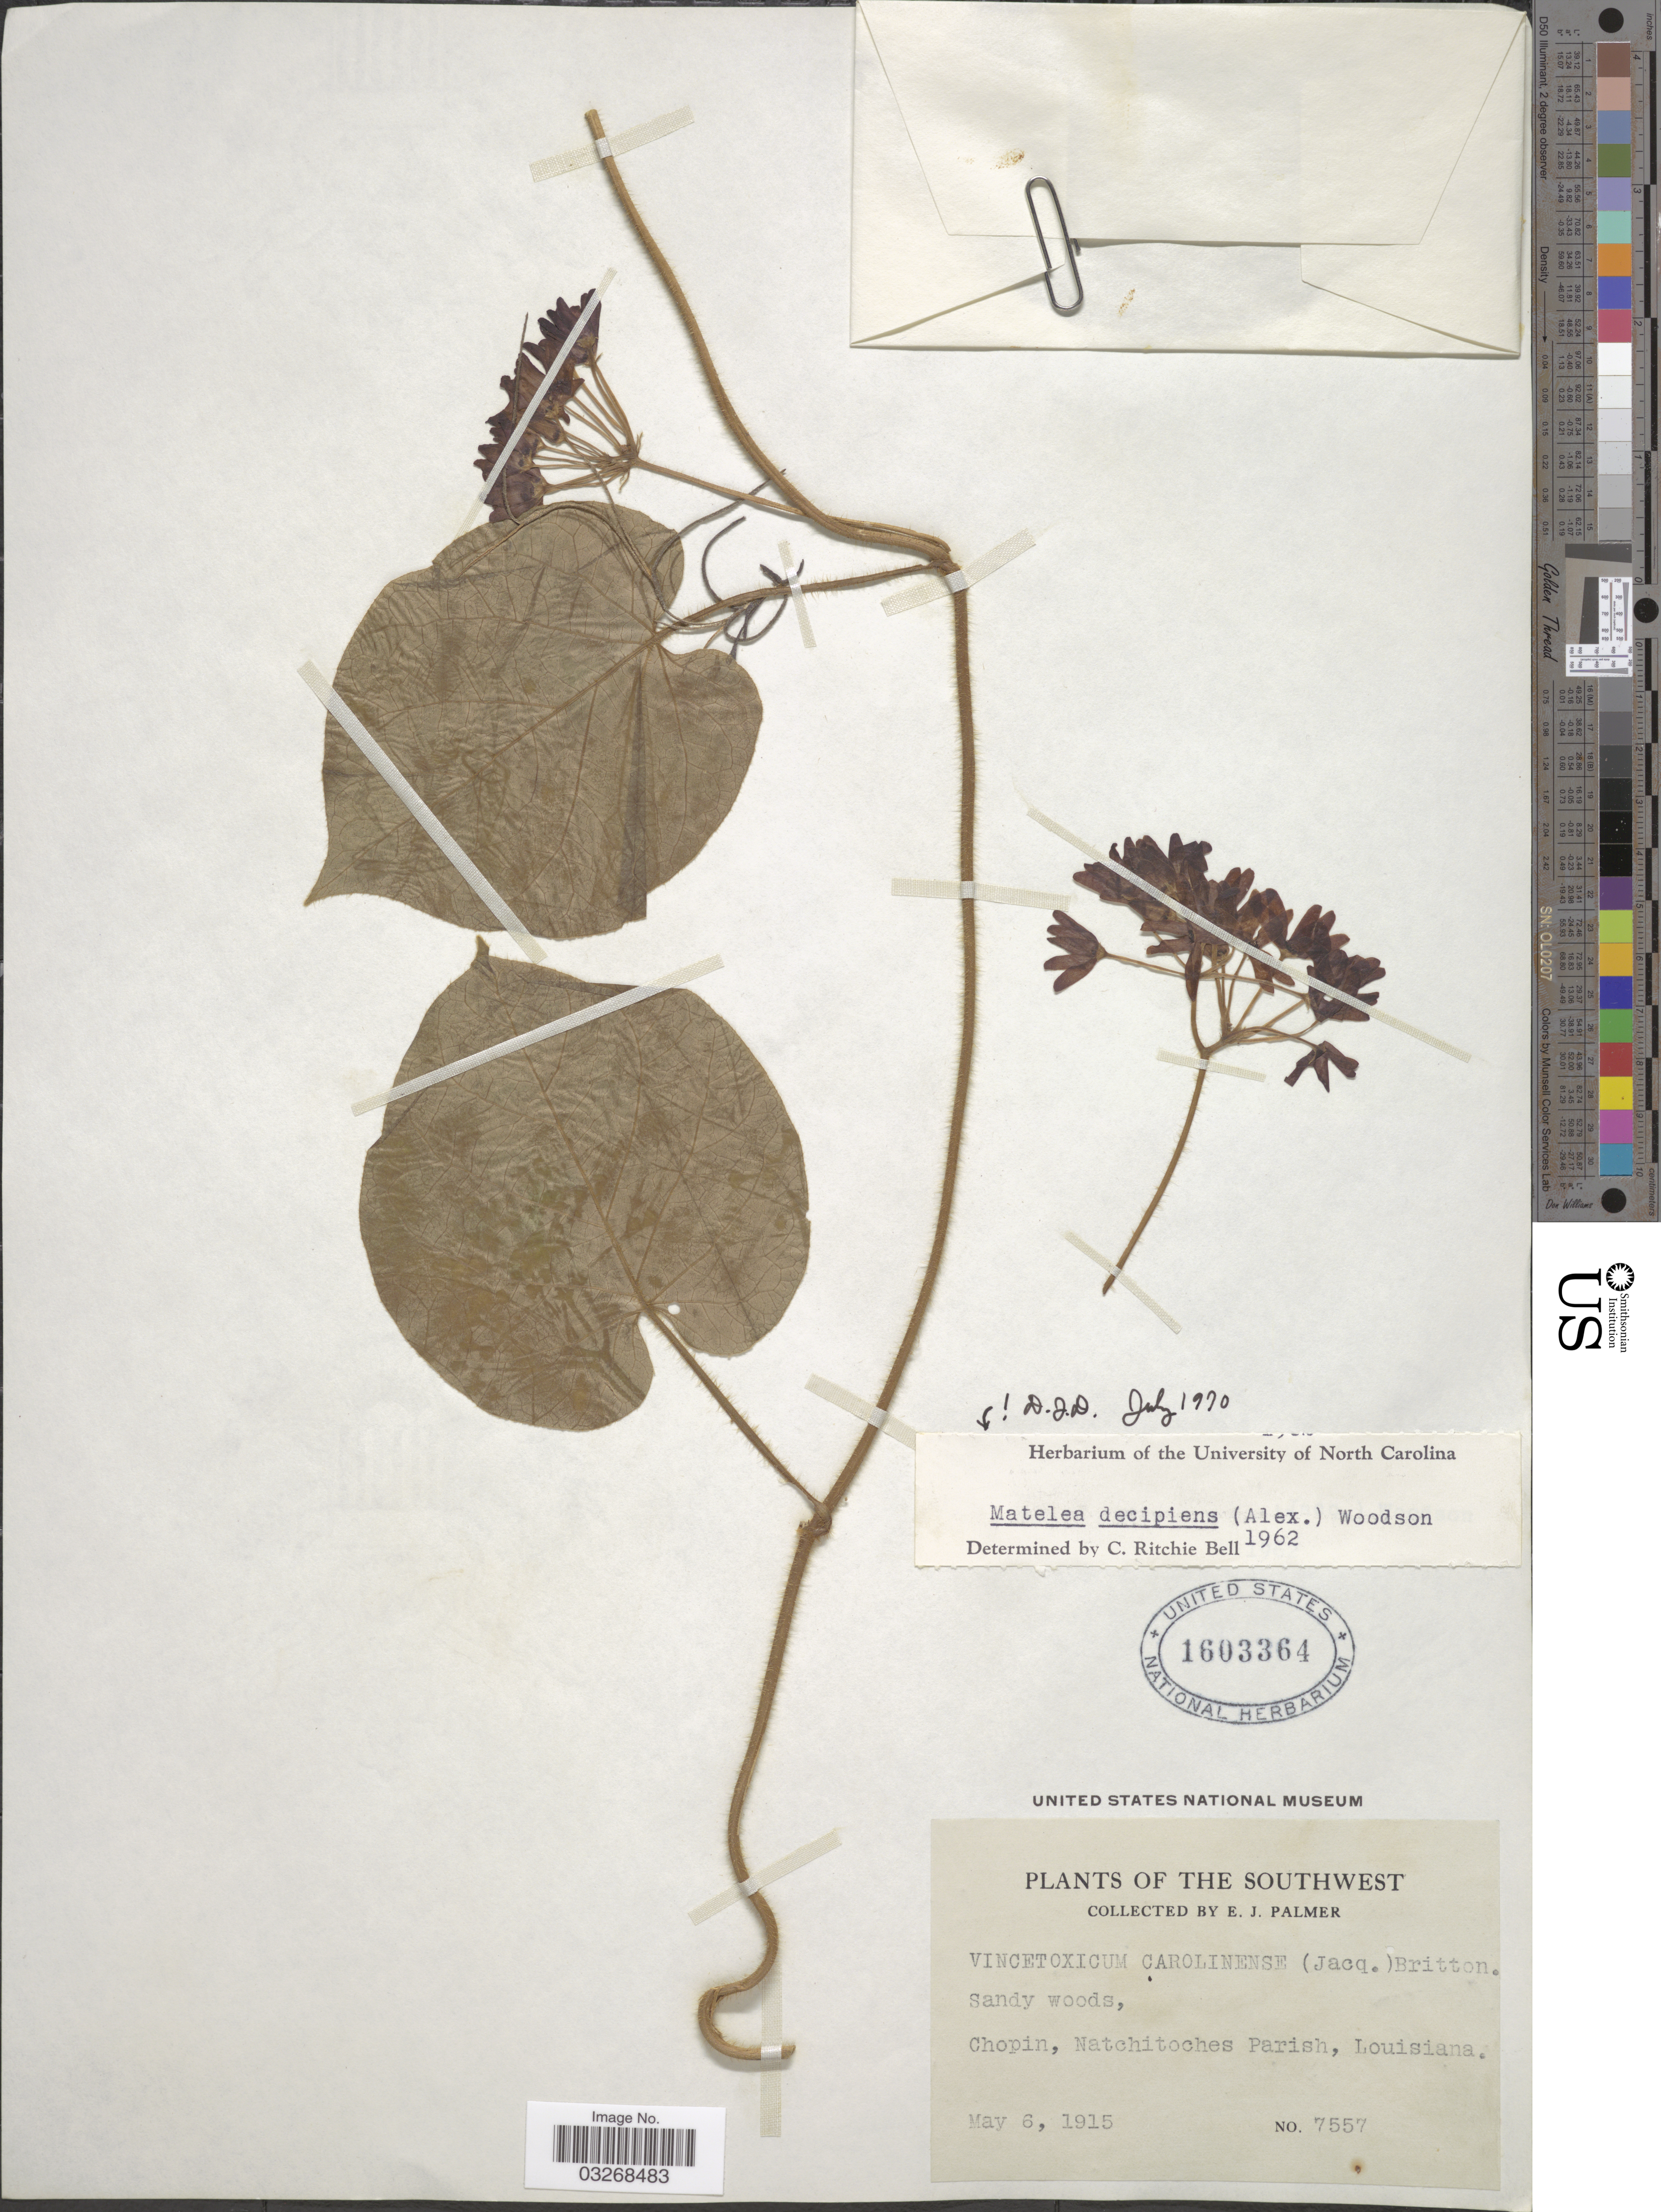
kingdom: Plantae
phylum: Tracheophyta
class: Magnoliopsida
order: Gentianales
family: Apocynaceae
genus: Matelea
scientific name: Matelea decipiens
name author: (Alexander) Woodson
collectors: E. J. Palmer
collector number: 7557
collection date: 1915-05-06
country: United States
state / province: Louisiana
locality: The Southwest. Chopin, Natchitoches Parish.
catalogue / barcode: US 1603364